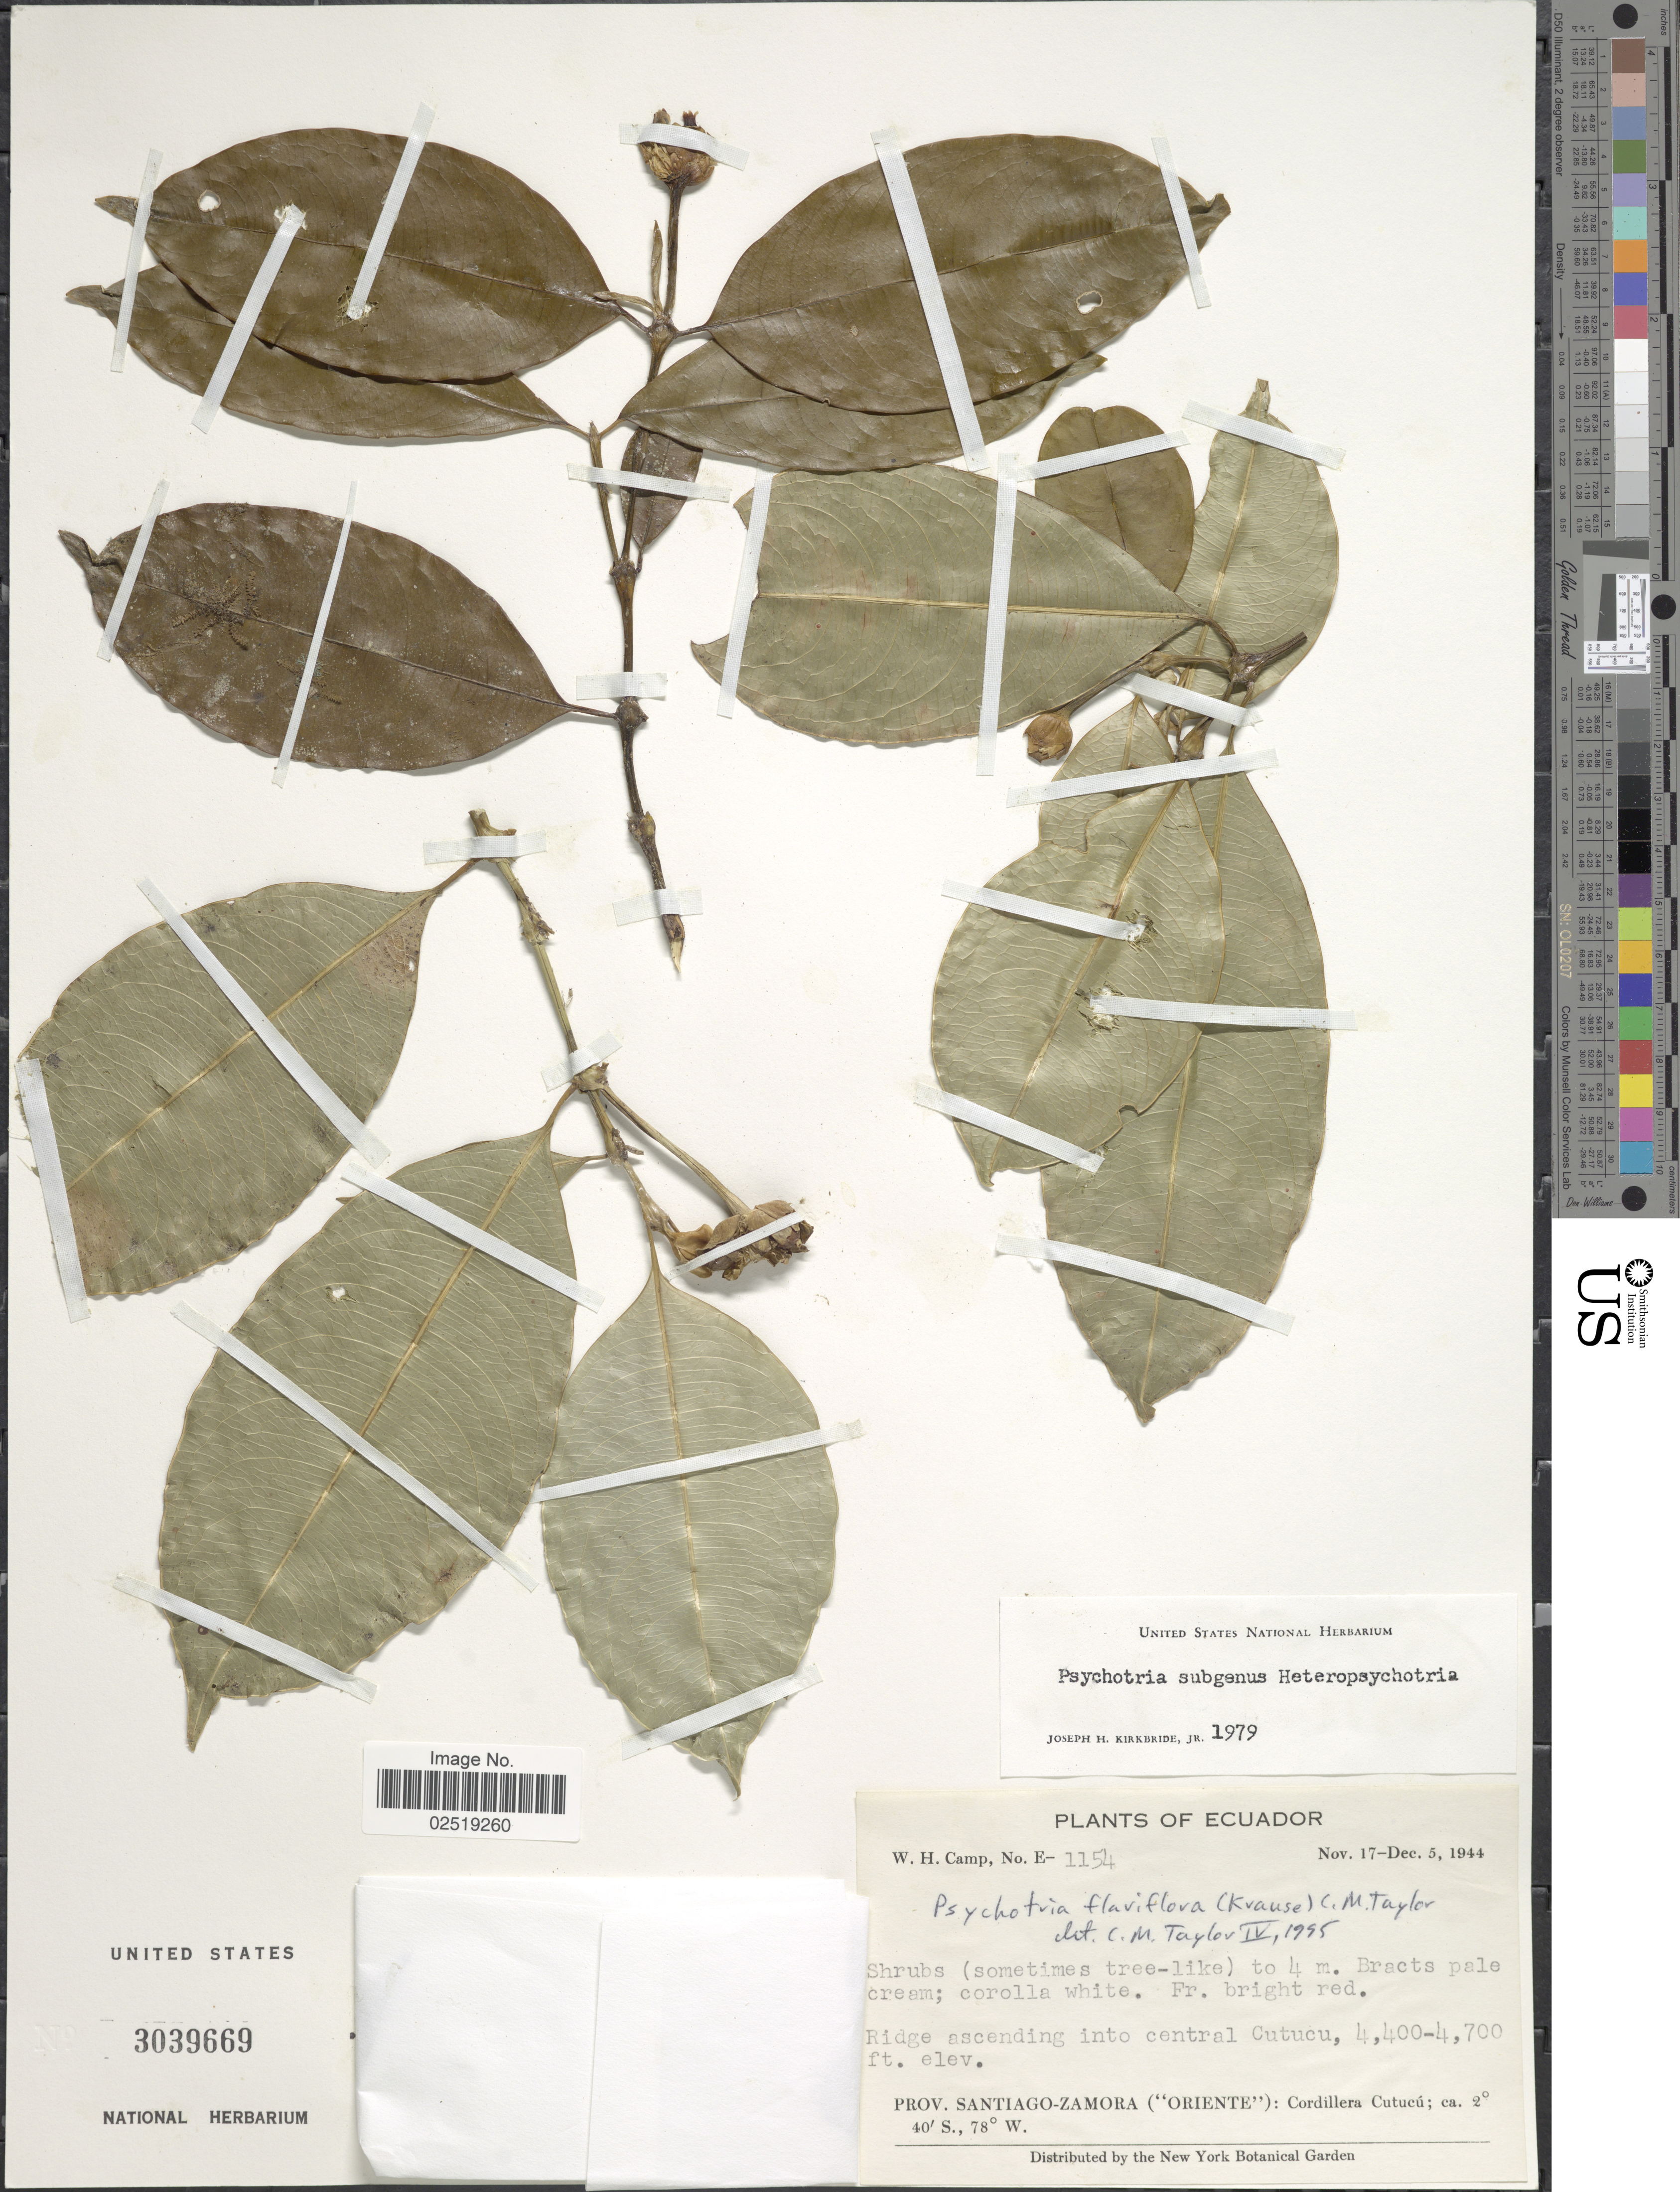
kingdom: Plantae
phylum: Tracheophyta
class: Magnoliopsida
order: Gentianales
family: Rubiaceae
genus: Psychotria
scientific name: Psychotria flaviflora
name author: (K. Krause) C.M. Taylor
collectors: W. H. Camp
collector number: E-1154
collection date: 1944-11-17/1944-12-05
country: Ecuador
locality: Prov. Santiago-Zamora ("Oriente"): Cordillera Cutucu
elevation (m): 1341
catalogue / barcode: US 3039669